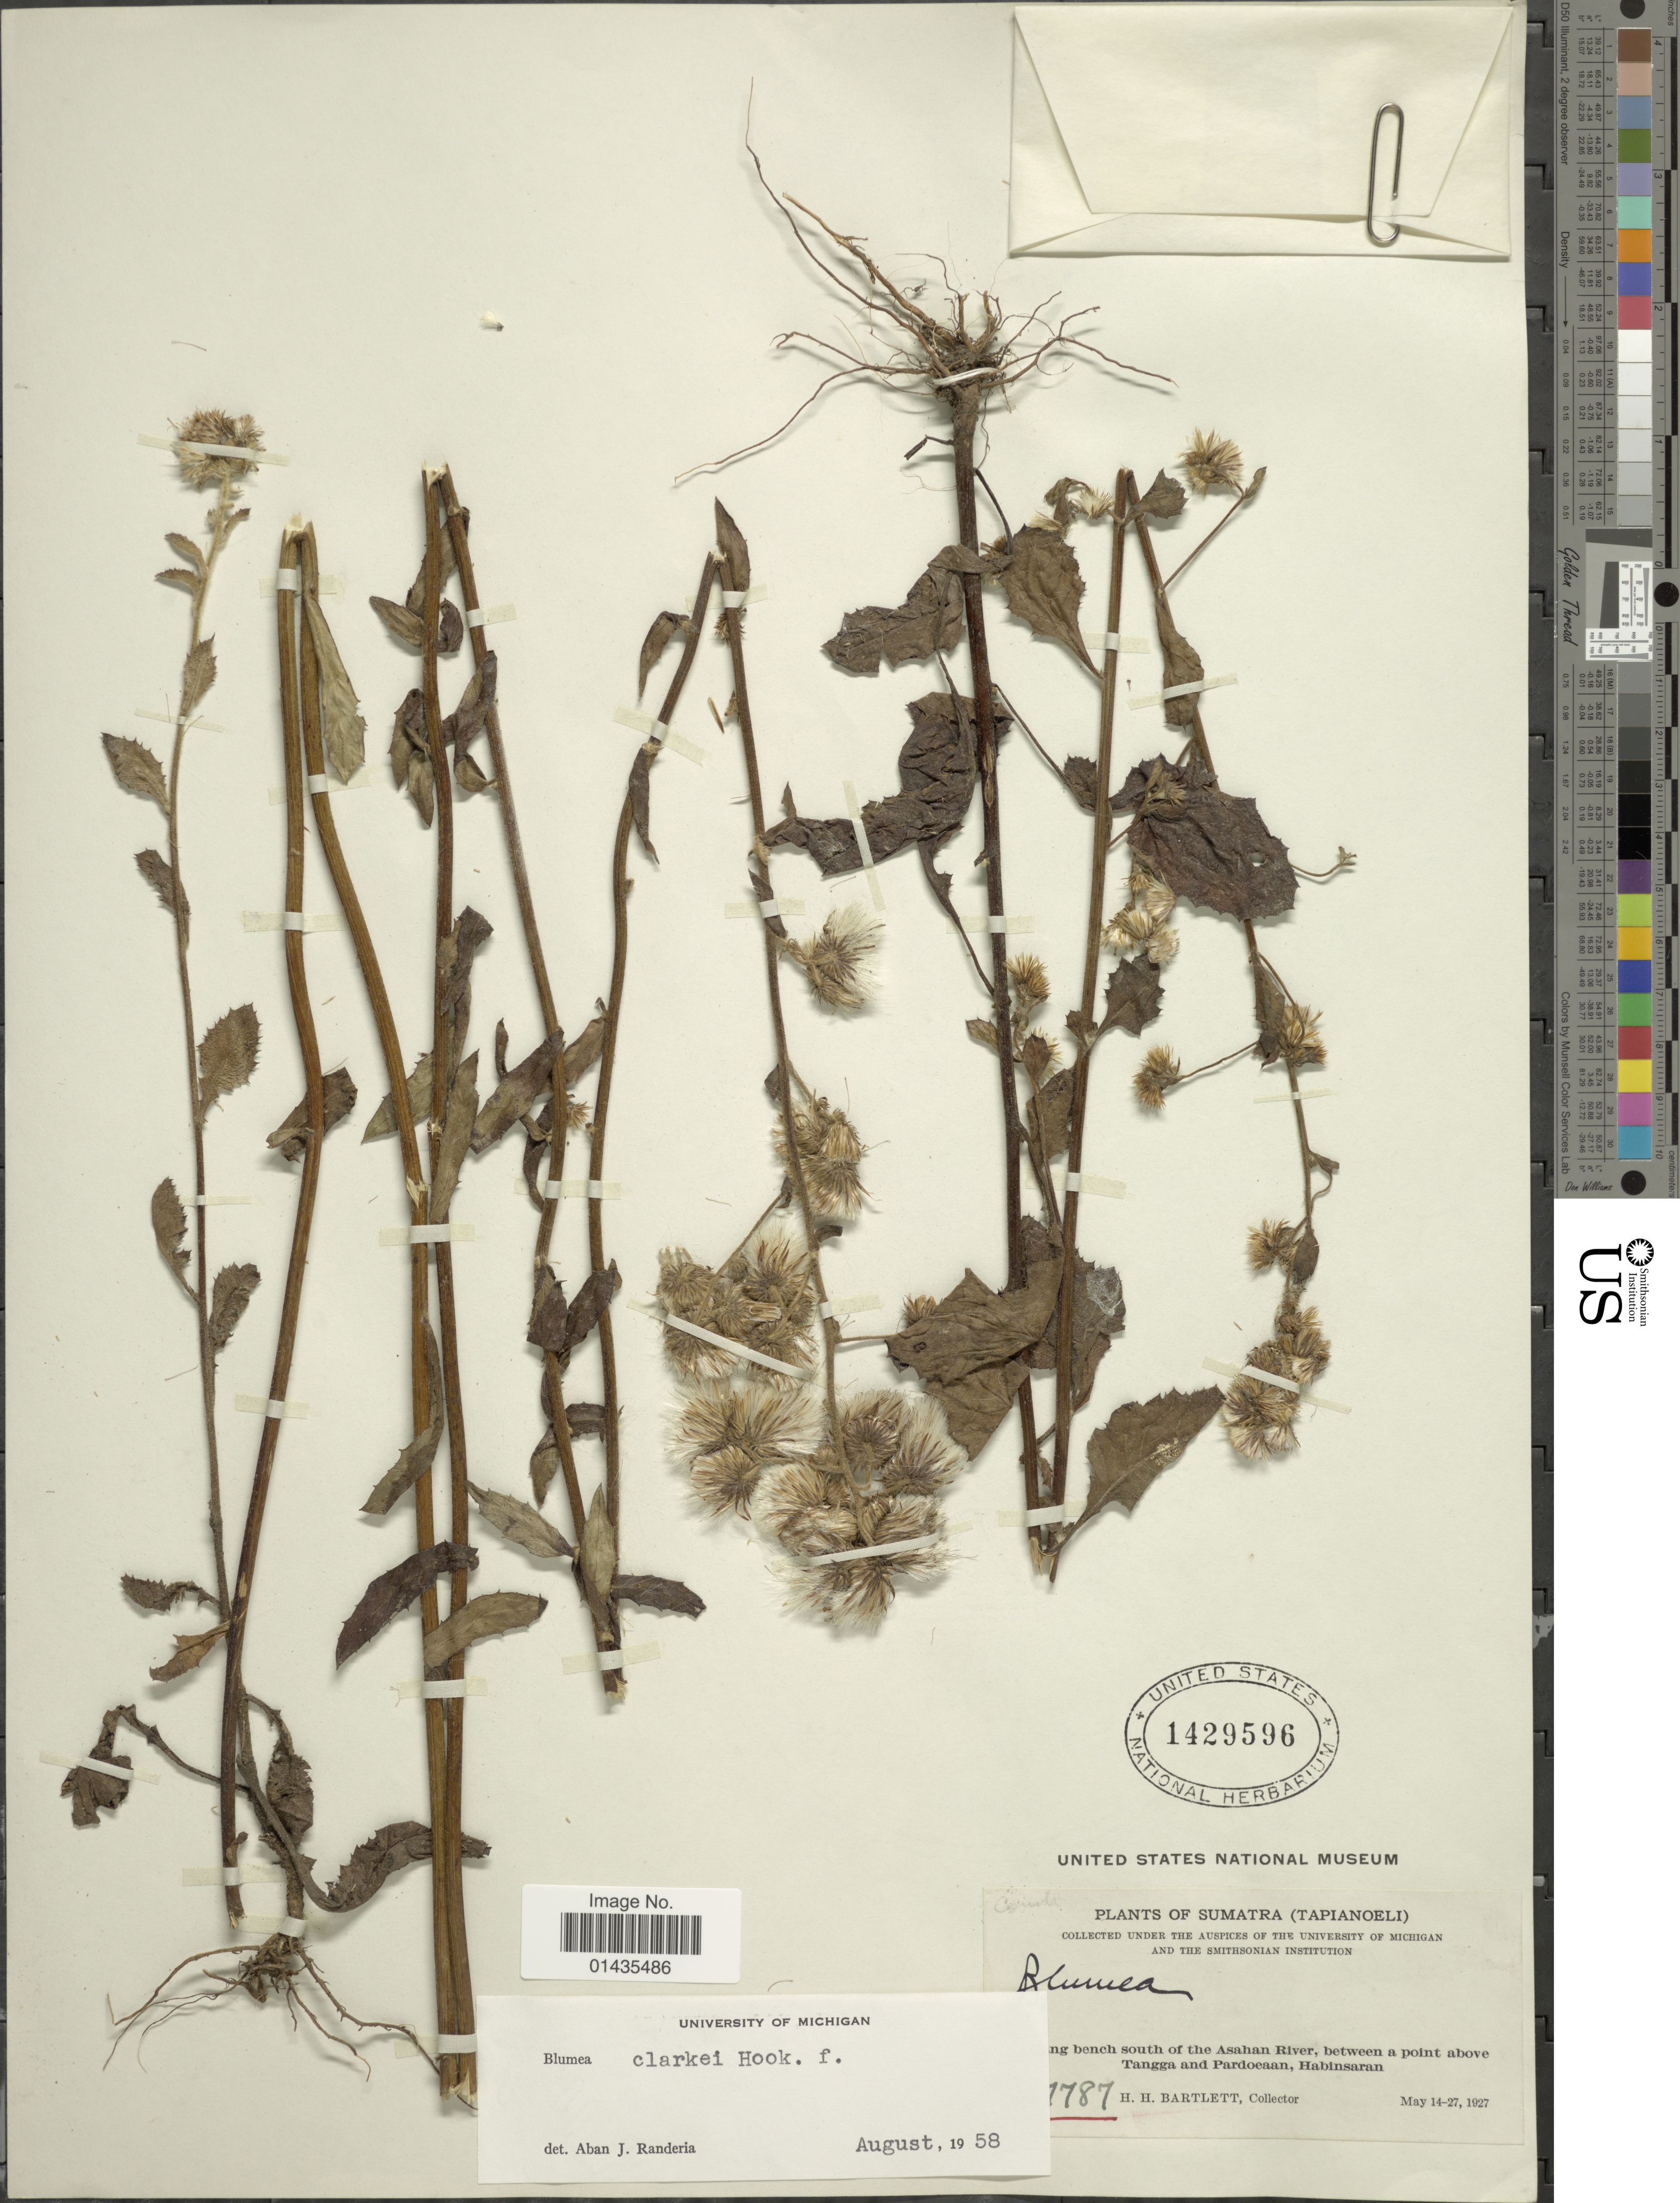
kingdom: Plantae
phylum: Tracheophyta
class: Magnoliopsida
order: Asterales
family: Asteraceae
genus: Blumea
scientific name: Blumea clarkei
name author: Hook. f.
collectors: H. H. Bartlett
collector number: !787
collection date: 1927-05-14/1927-05-27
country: Indonesia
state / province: Sumatra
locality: Tapianoeli, [illegible text]ng bench south of the Asahan River, between a point above Tangga and Pardoeaan, Habinsaran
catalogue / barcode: US 1429596